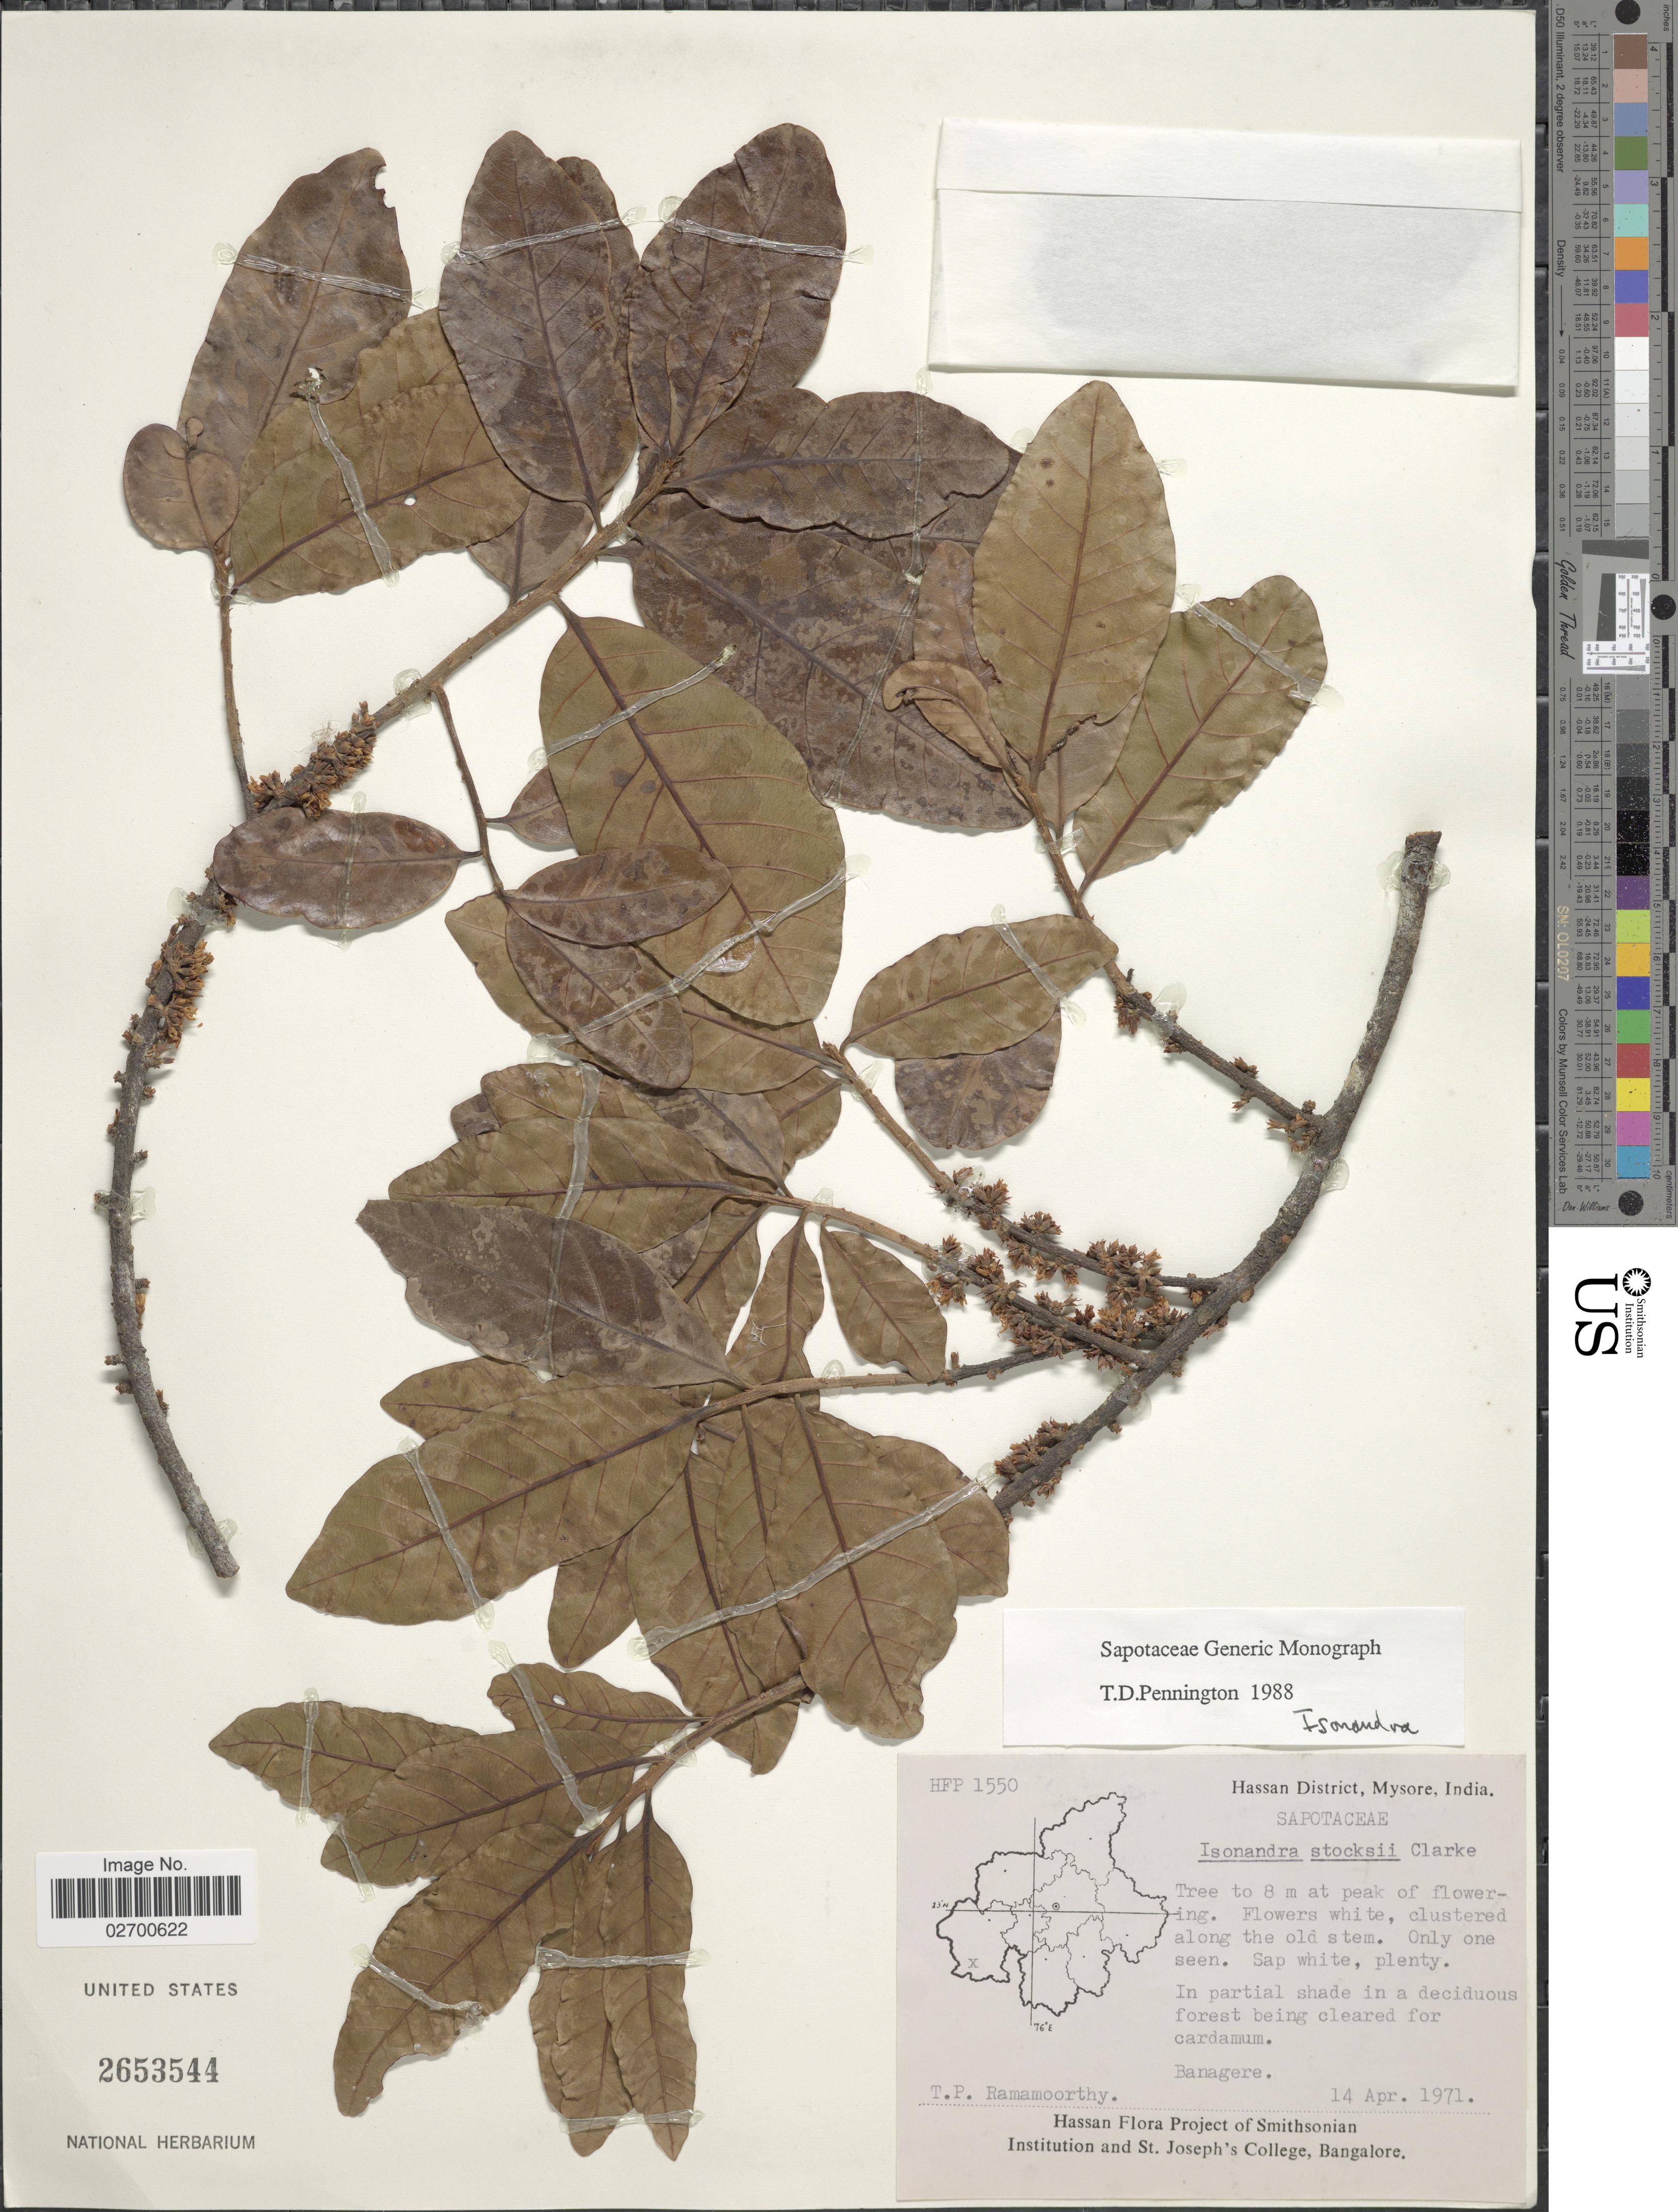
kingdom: Plantae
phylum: Tracheophyta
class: Magnoliopsida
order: Ericales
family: Sapotaceae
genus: Isonandra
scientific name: Isonandra stocksii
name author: C.B. Clarke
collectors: T. P. Ramamoorthy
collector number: HFP 1550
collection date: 1971-04-14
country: India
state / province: Karnataka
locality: In partial shade in a deciduous forest being cleared for cardamum, Banagere. Hassan District, Mysore, India.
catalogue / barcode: US 2653544